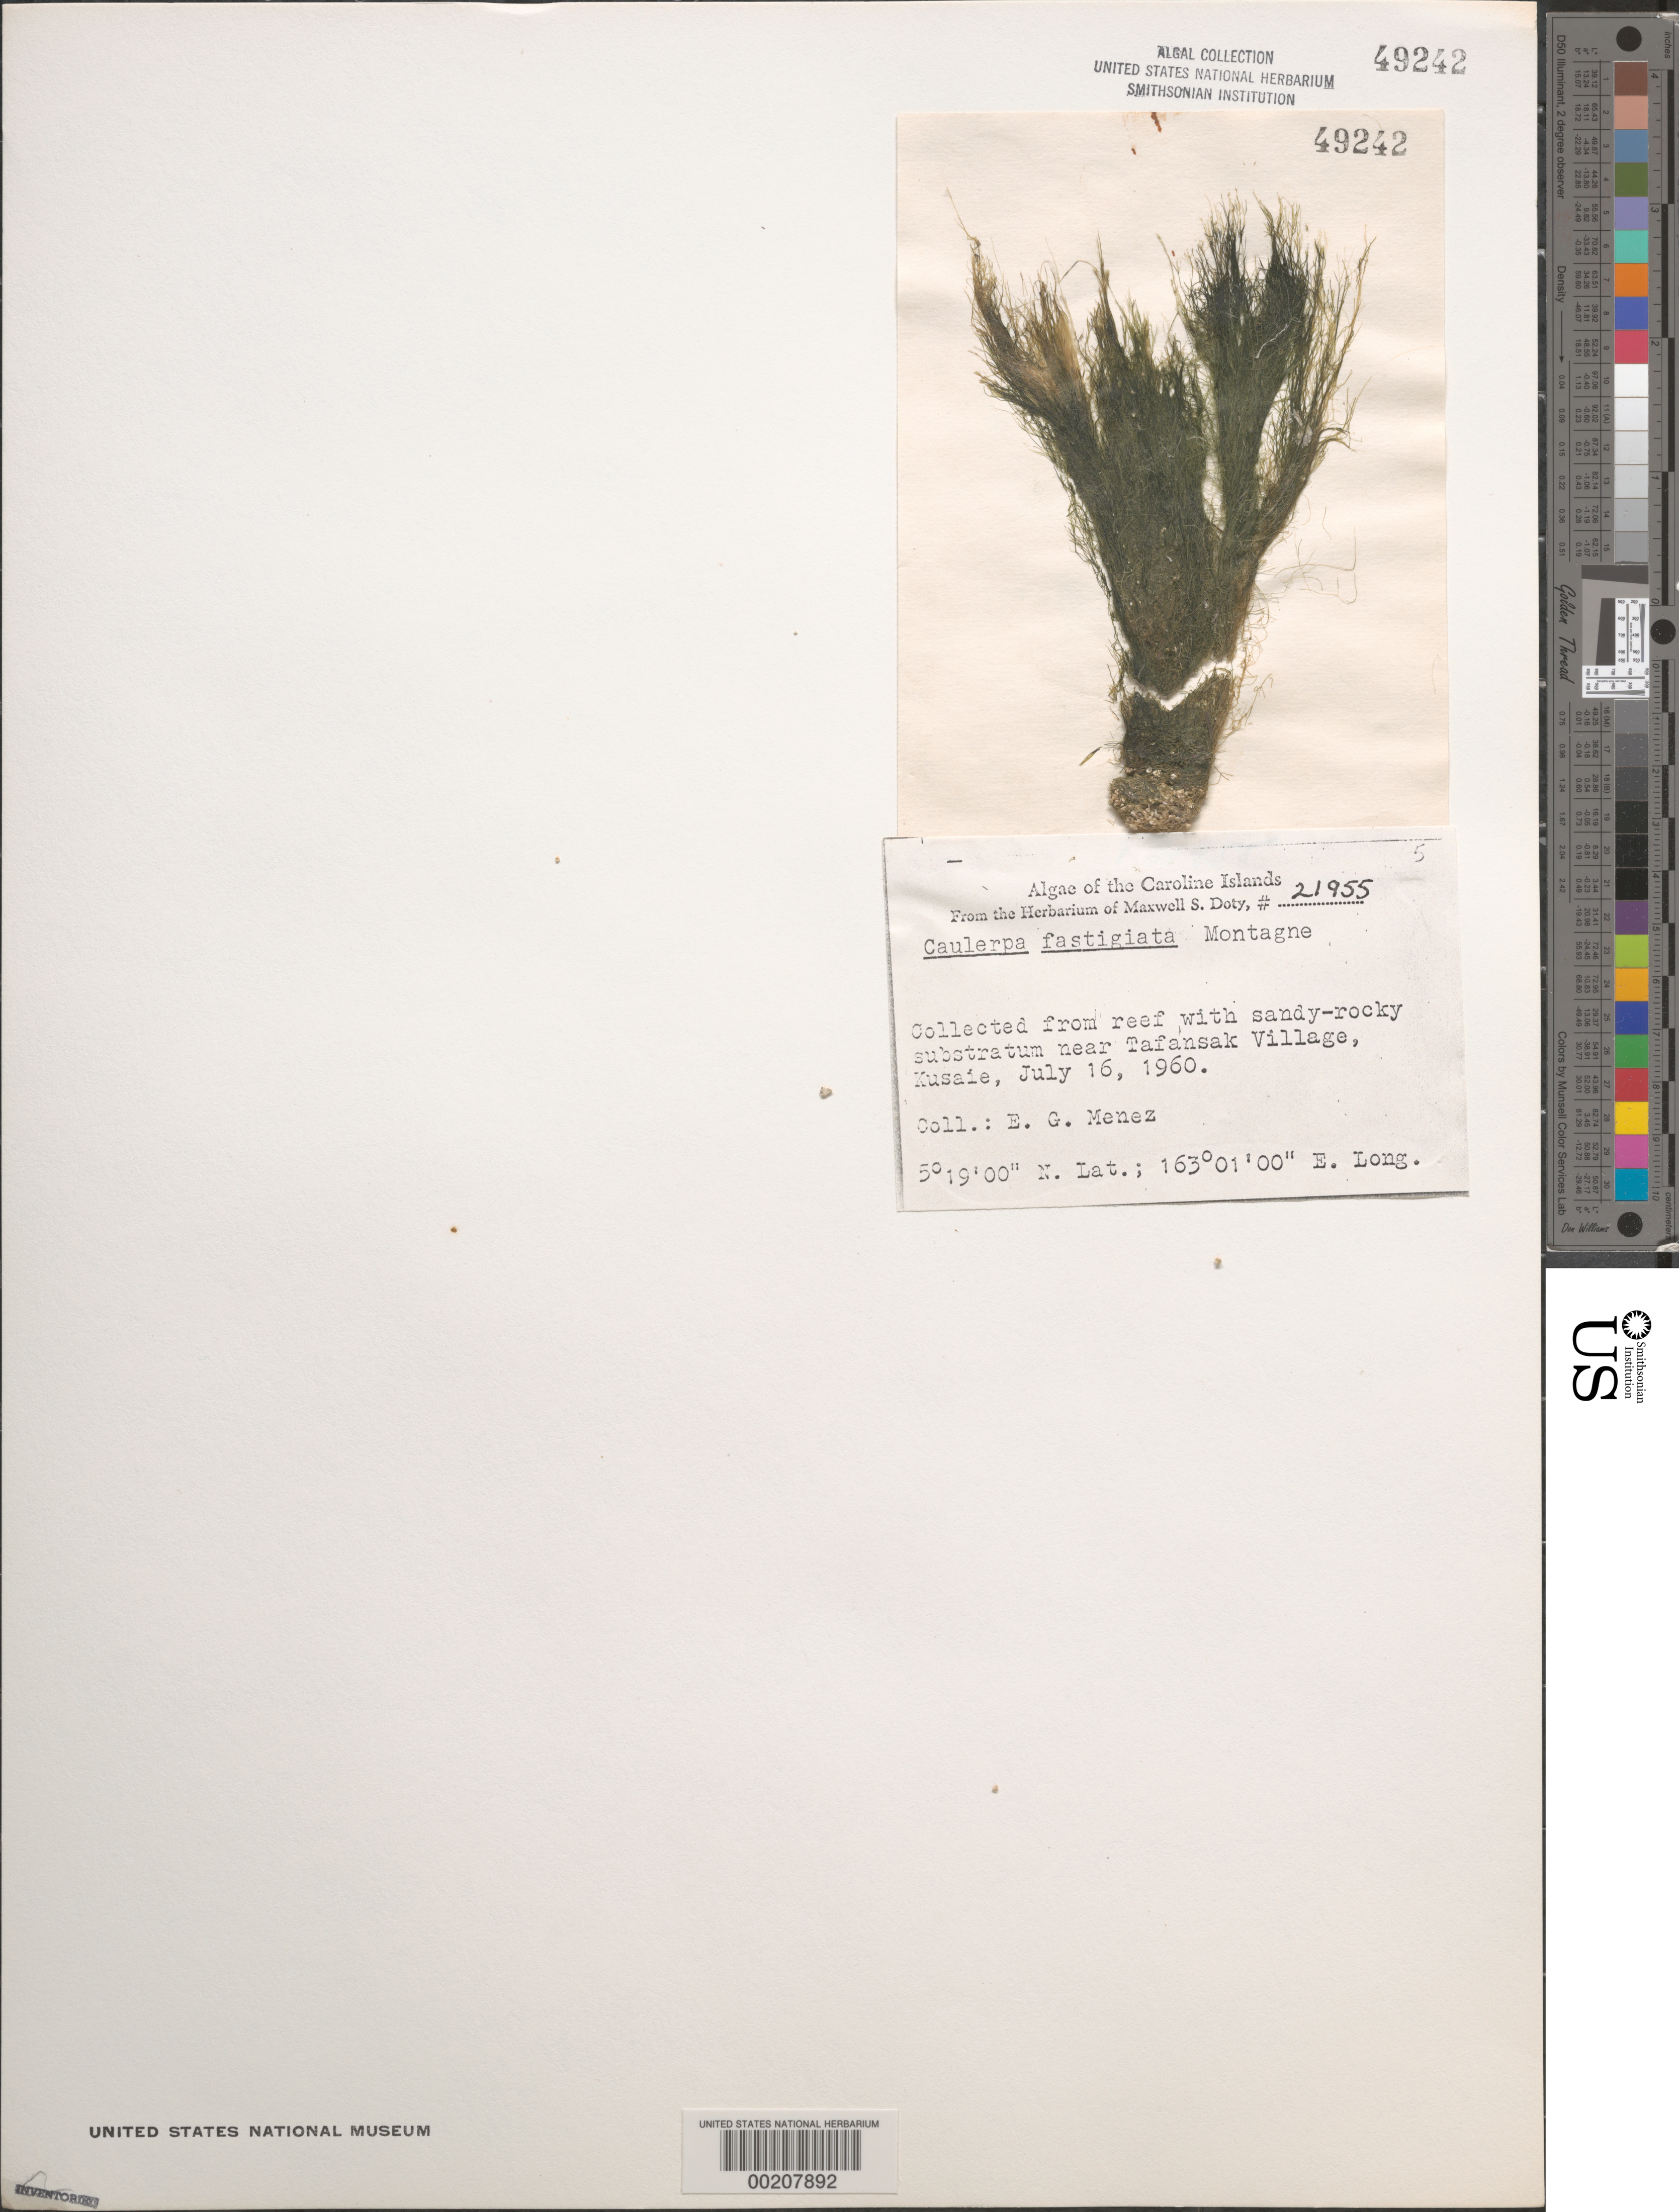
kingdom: Plantae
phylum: Chlorophyta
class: Ulvophyceae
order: Bryopsidales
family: Caulerpaceae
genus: Caulerpa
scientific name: Caulerpa fastigiata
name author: Mont.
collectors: Meñez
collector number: MSD 21955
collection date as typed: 16 Jul 1960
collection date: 1960-07-16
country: Micronesia, Federated States of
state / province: Kosrae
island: Kosrae [Kusaie]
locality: Near Tafansak village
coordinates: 5 19' 00" N, 163 01' 00" E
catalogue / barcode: US 49242